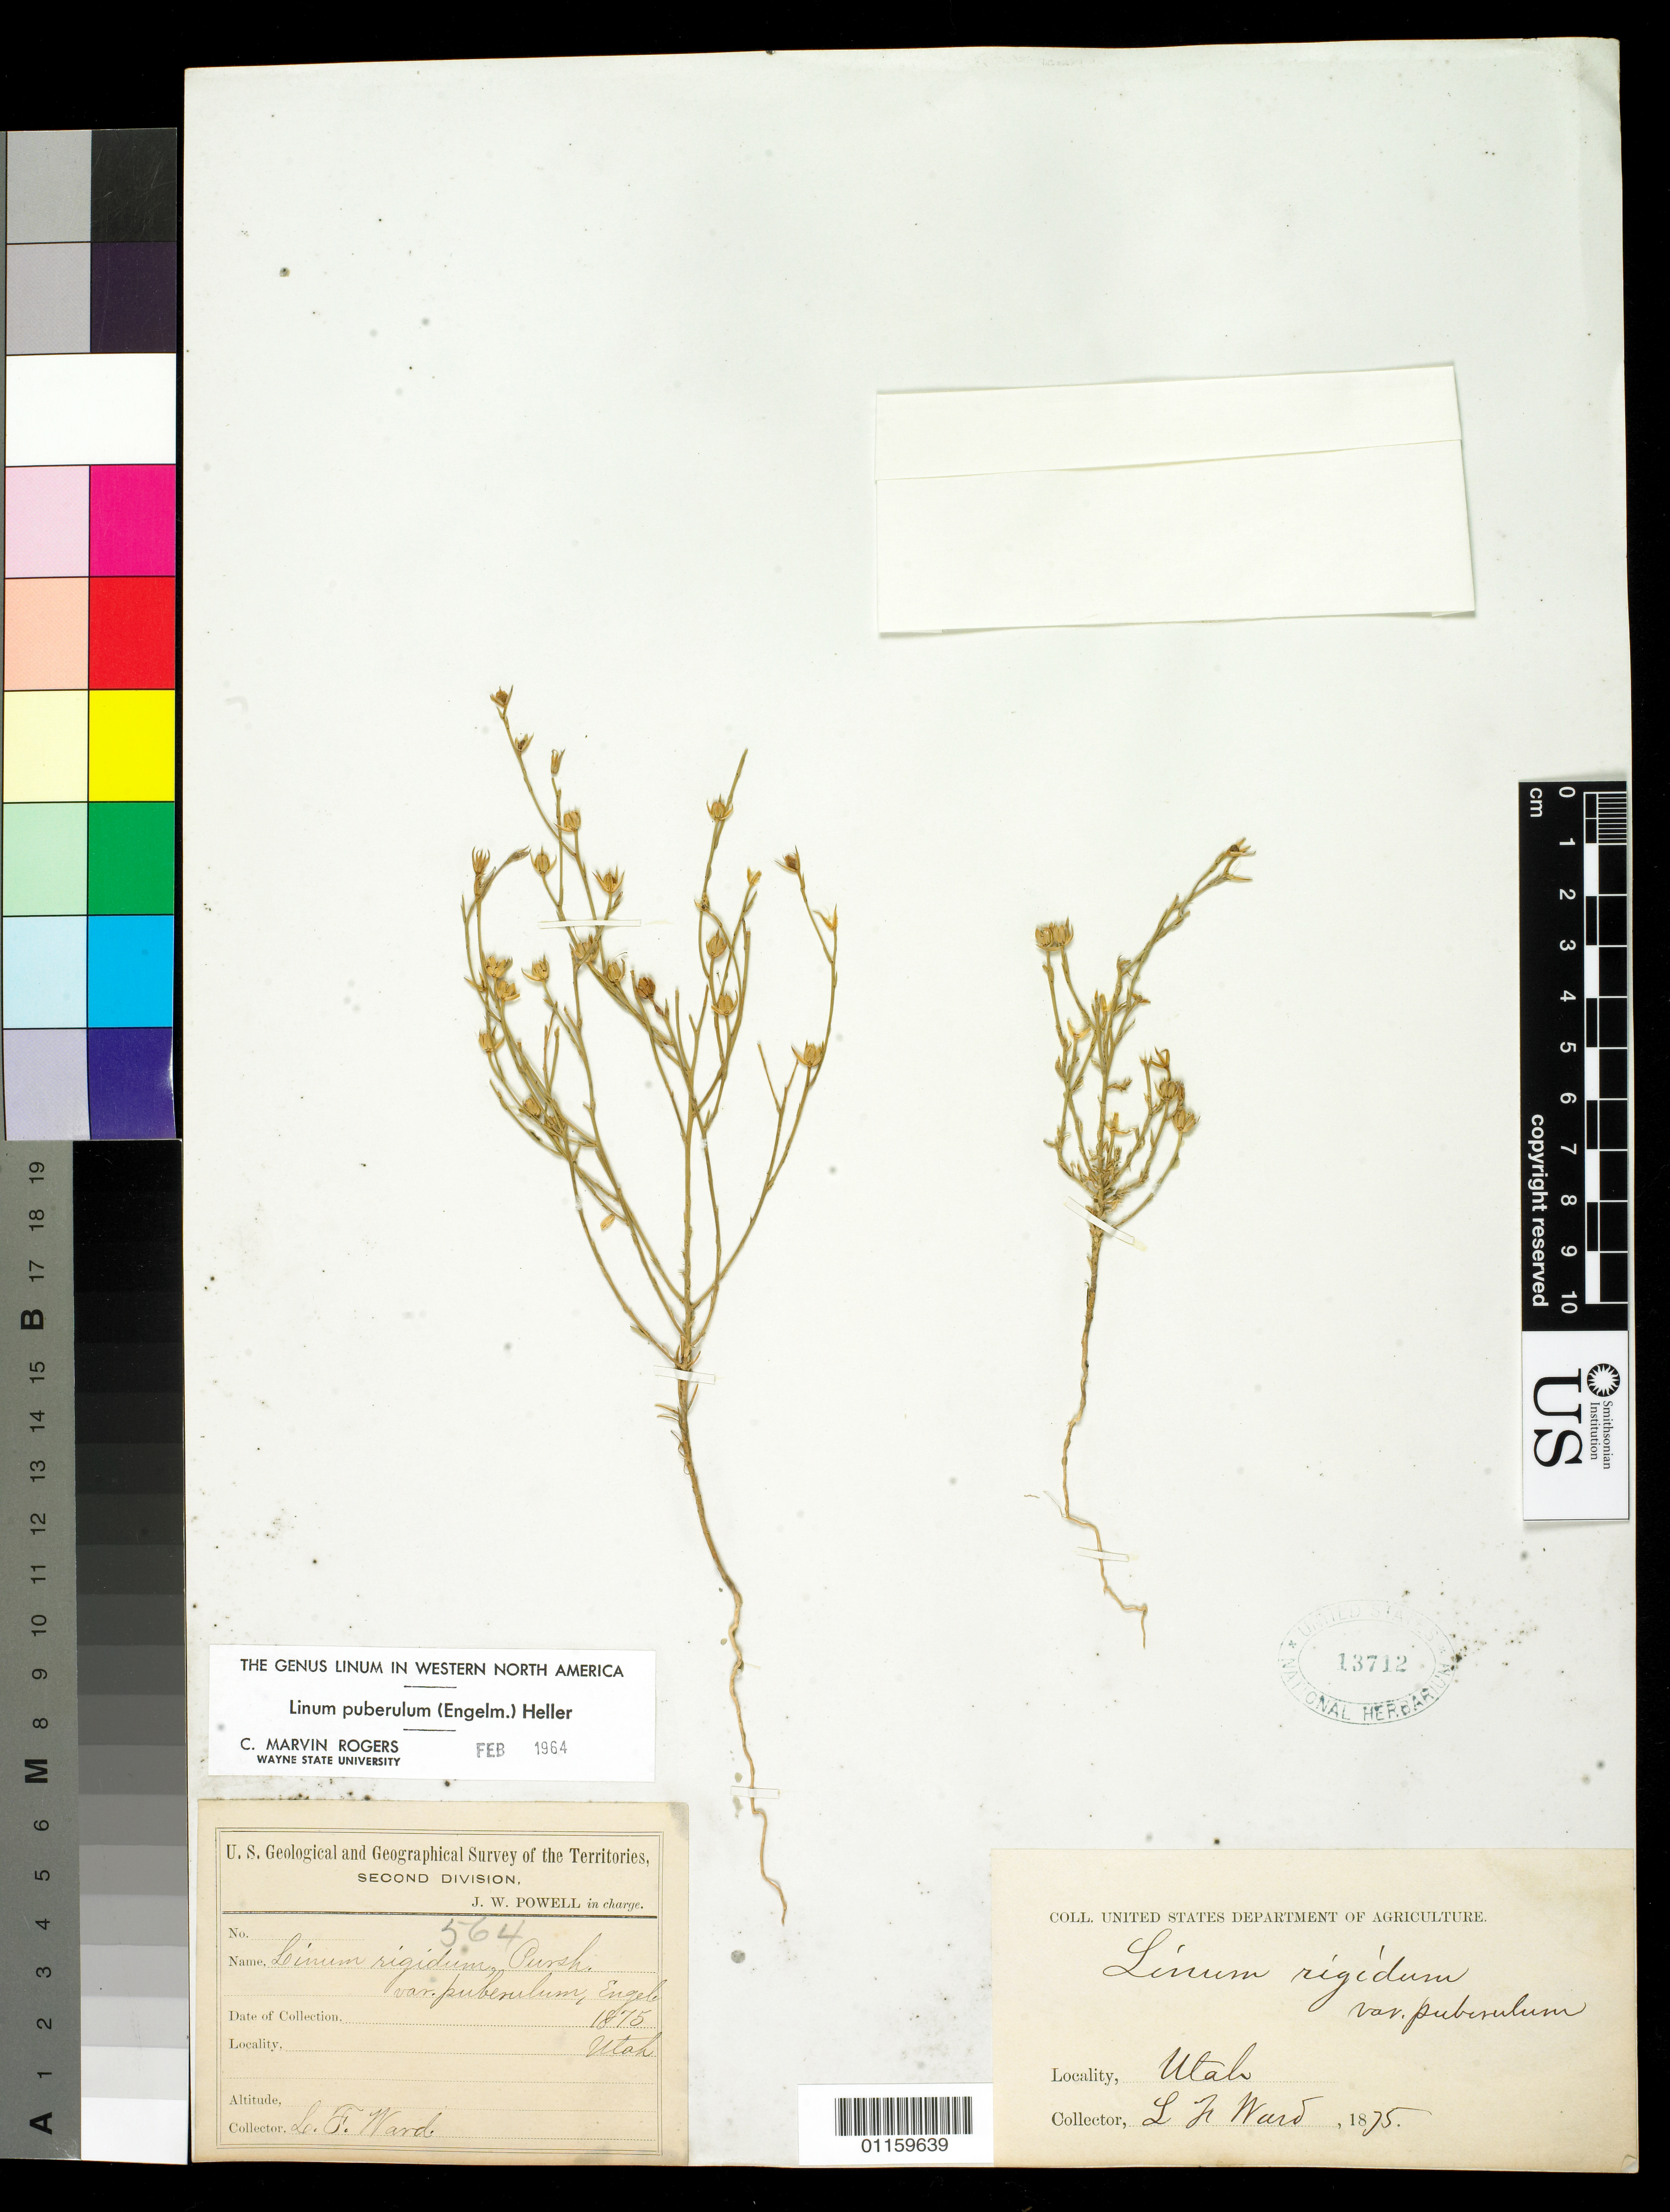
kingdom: Plantae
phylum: Tracheophyta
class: Magnoliopsida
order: Malpighiales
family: Linaceae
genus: Linum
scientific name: Linum puberulum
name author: (Engelm.) A. Heller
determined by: Rogers, C. M.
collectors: L. F. Ward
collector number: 564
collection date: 1875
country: United States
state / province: Utah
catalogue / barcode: US 13712